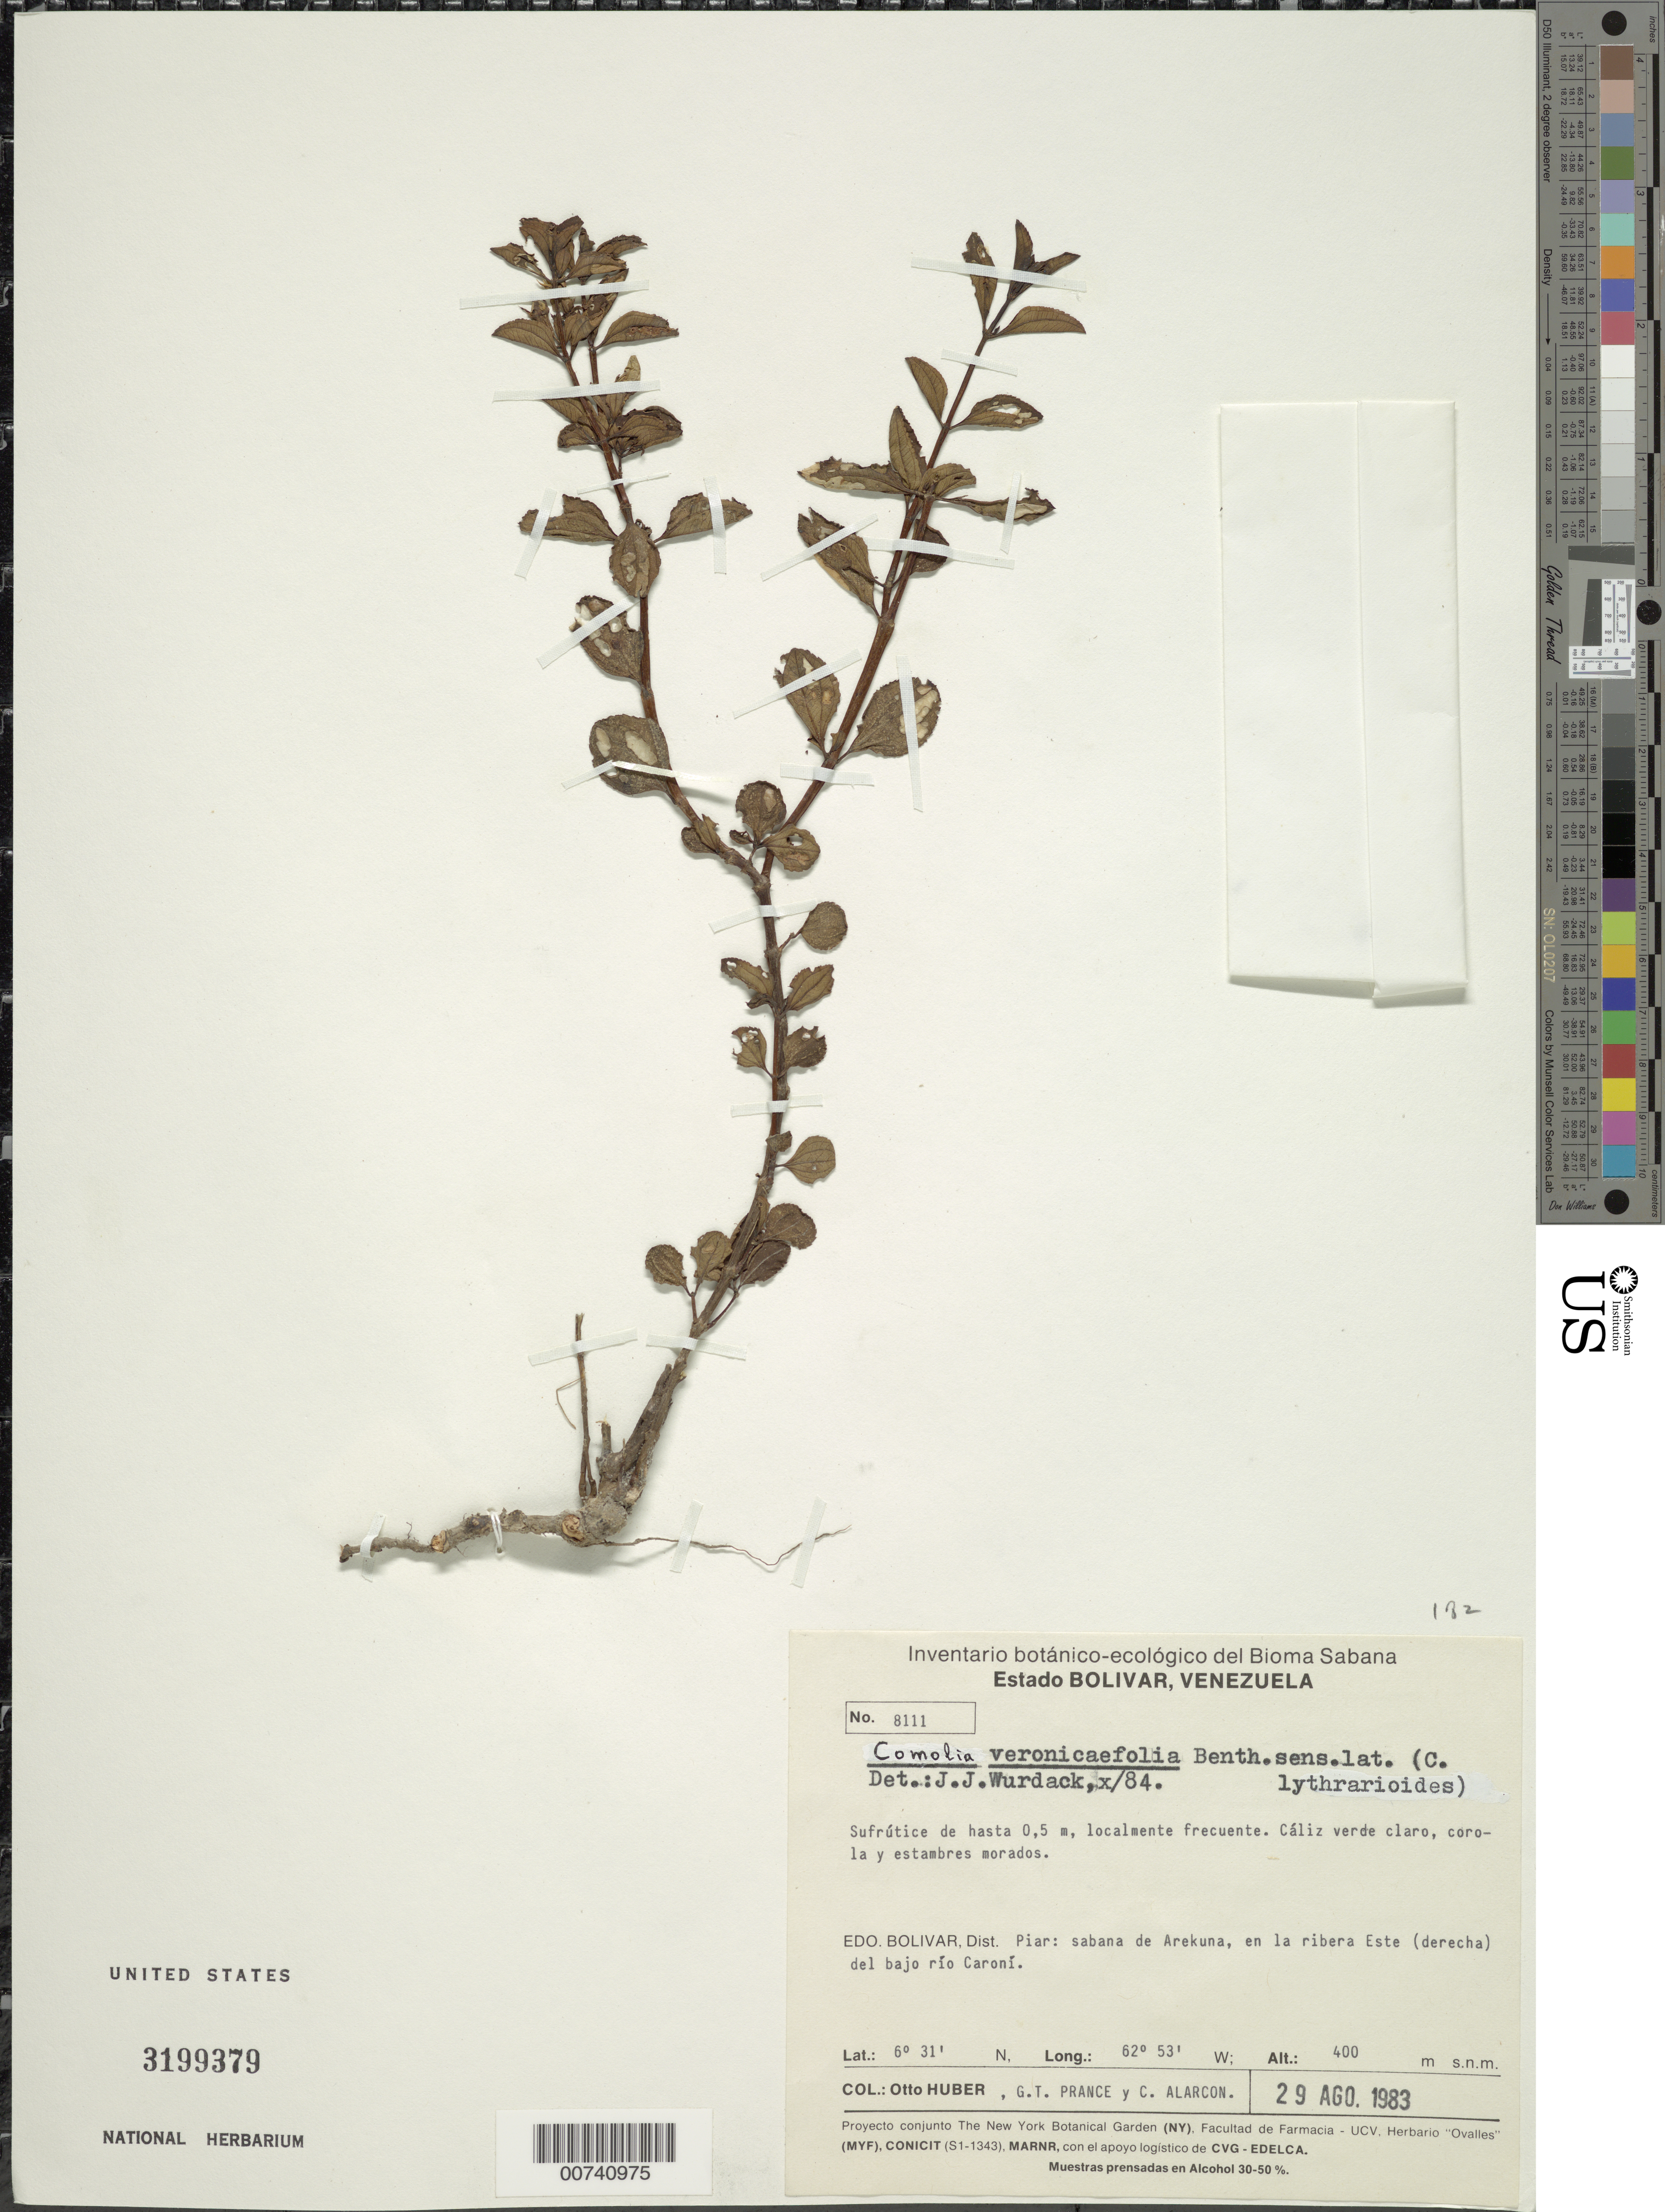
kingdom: Plantae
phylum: Tracheophyta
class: Magnoliopsida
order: Myrtales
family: Melastomataceae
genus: Comolia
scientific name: Comolia sp. nov. 2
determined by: Nunes da Silva, Diego, (RB), Jardim Botanico do Rio de Janeiro - Herbario (BRAZIL)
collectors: O. Huber, G. T. Prance & C. Alarcon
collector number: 8111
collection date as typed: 29-Aug-83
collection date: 1983-08-29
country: Venezuela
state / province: Bolívar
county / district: Piar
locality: Arekuna Savanna, del bajo Río Caroní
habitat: Savanna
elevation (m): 400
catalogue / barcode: US 3199379